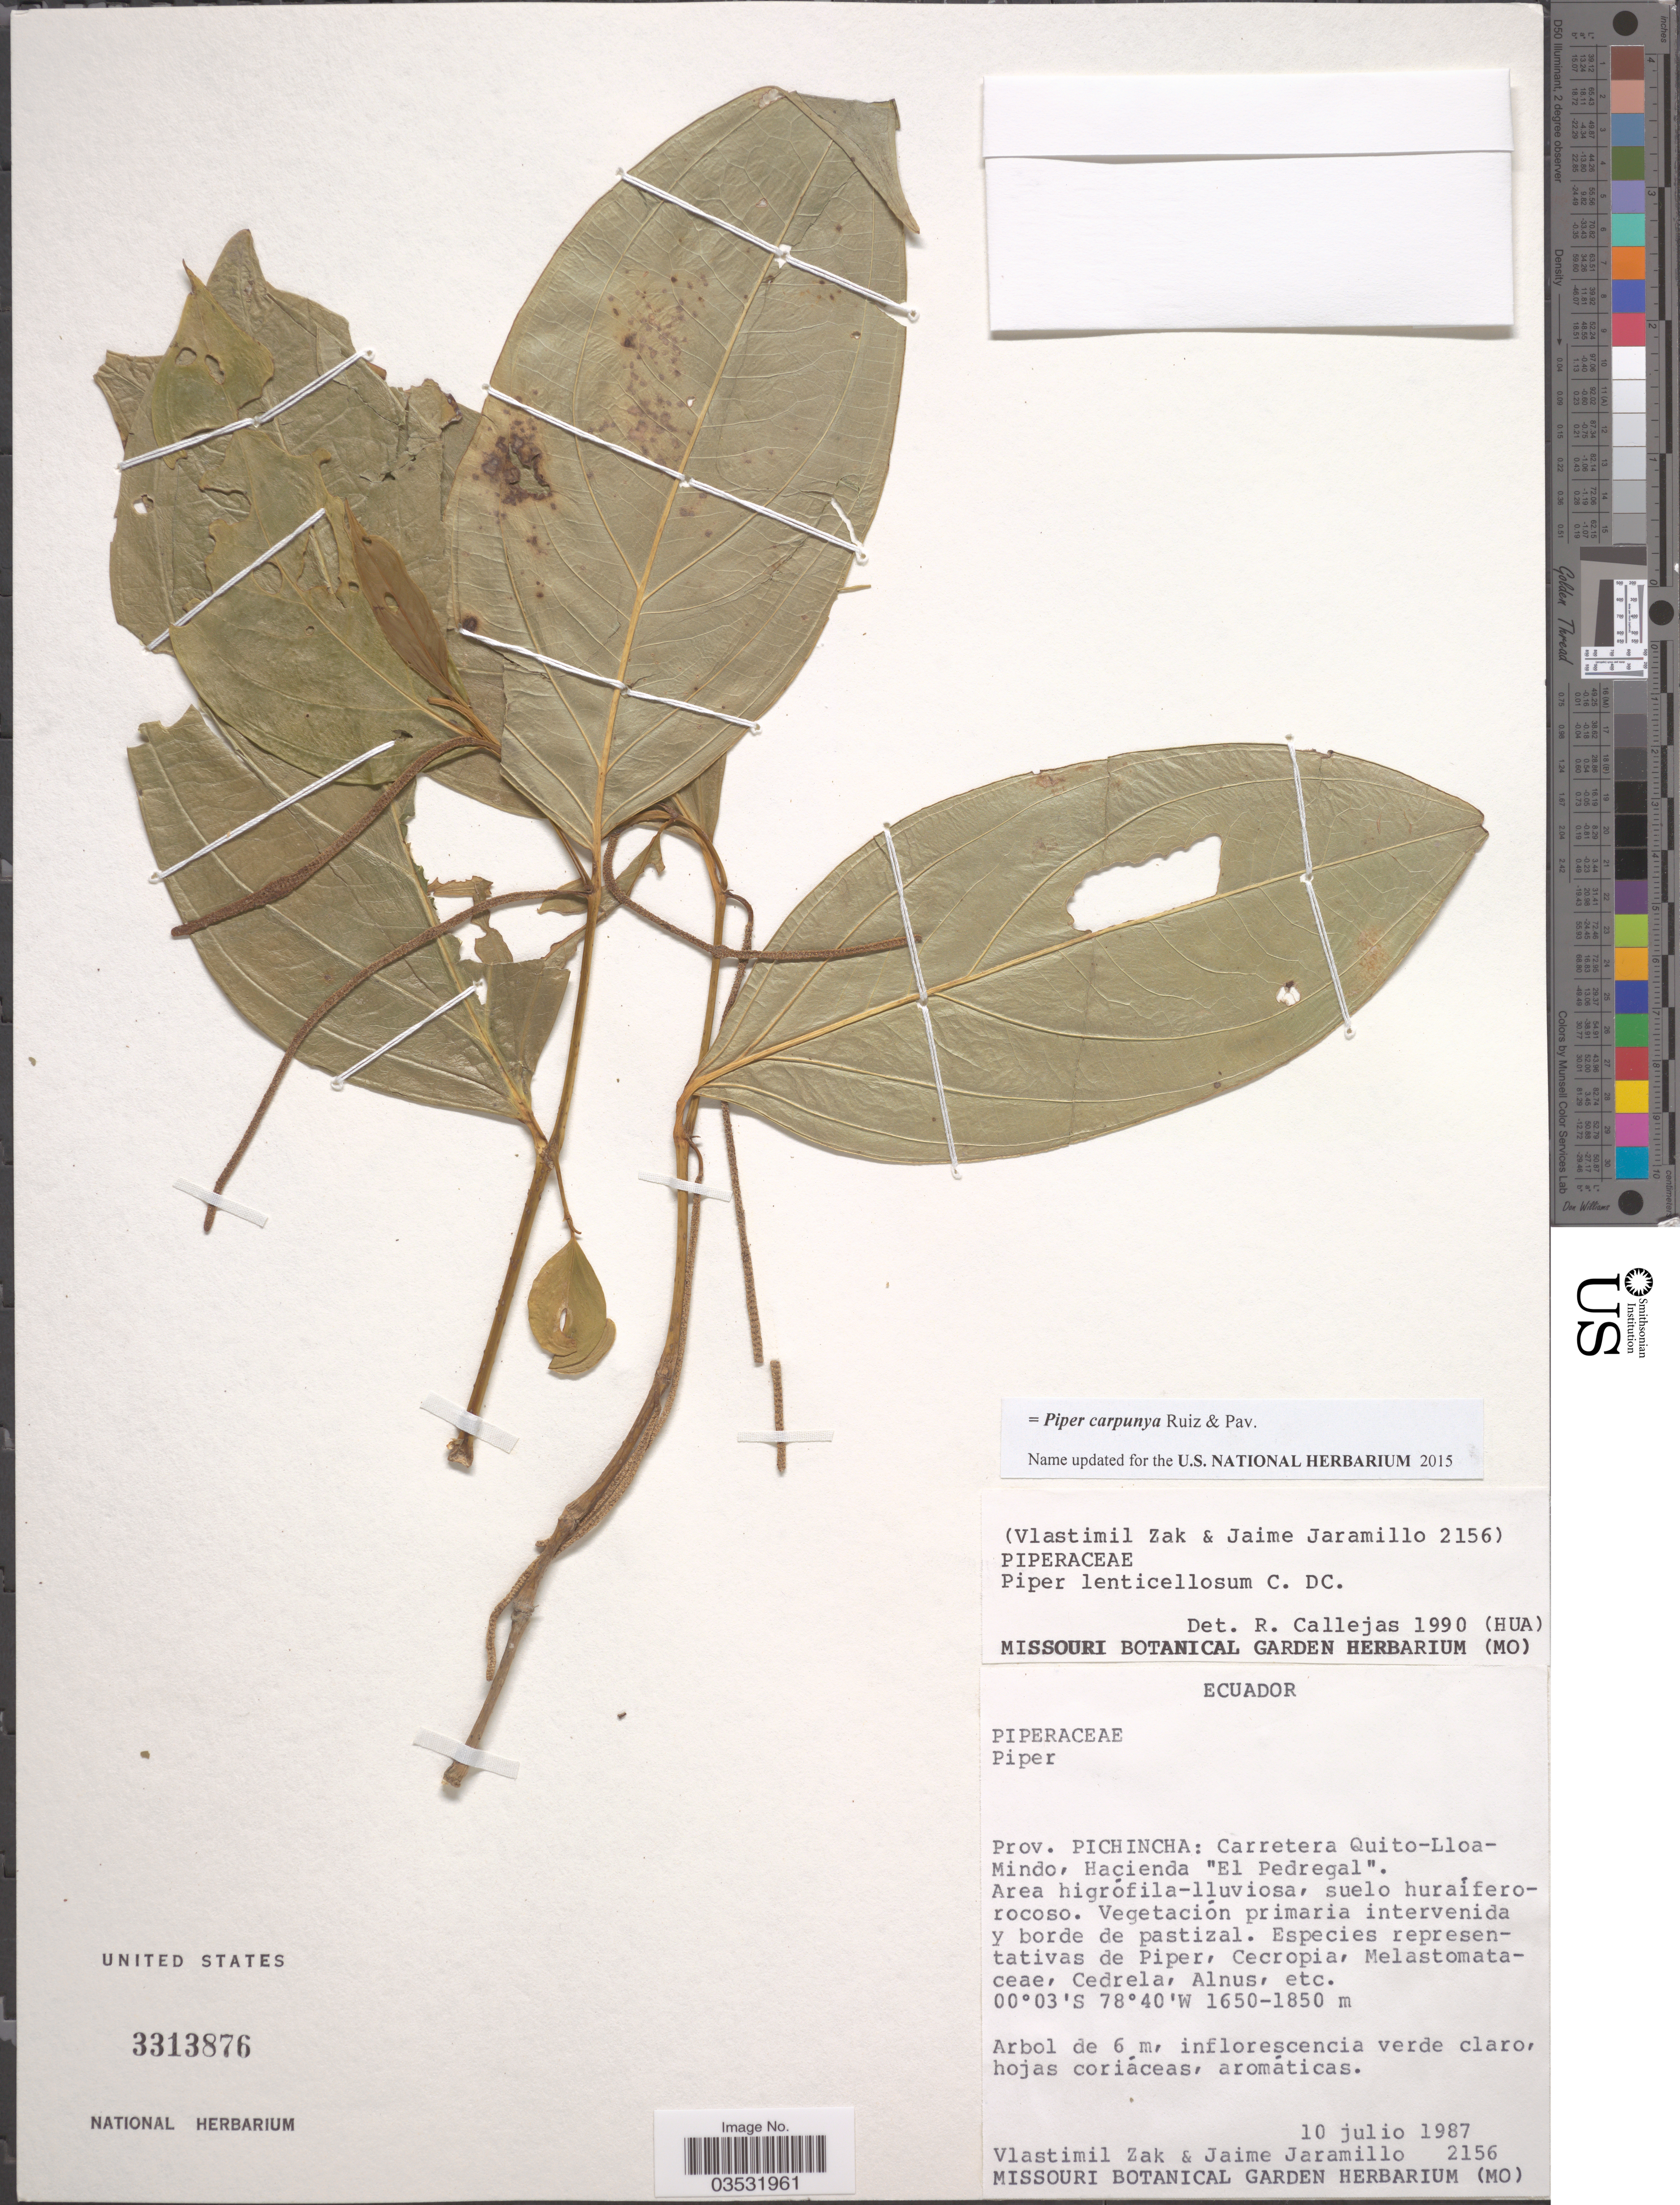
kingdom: Plantae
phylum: Tracheophyta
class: Magnoliopsida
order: Piperales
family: Piperaceae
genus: Piper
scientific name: Piper carpunya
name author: Ruiz & Pav.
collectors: V. Zak & J. Jaramillo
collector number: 2156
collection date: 1987-07-10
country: Ecuador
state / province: Pichincha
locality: Carretera Quito-Lloa-Mindo, Hacienda 'El Pedregal'. Area higrófola-lluviosa, suelo huraífero-rocoso. Vegetación primaria intervenida y borde de pastizal.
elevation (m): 1650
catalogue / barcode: US 3313876